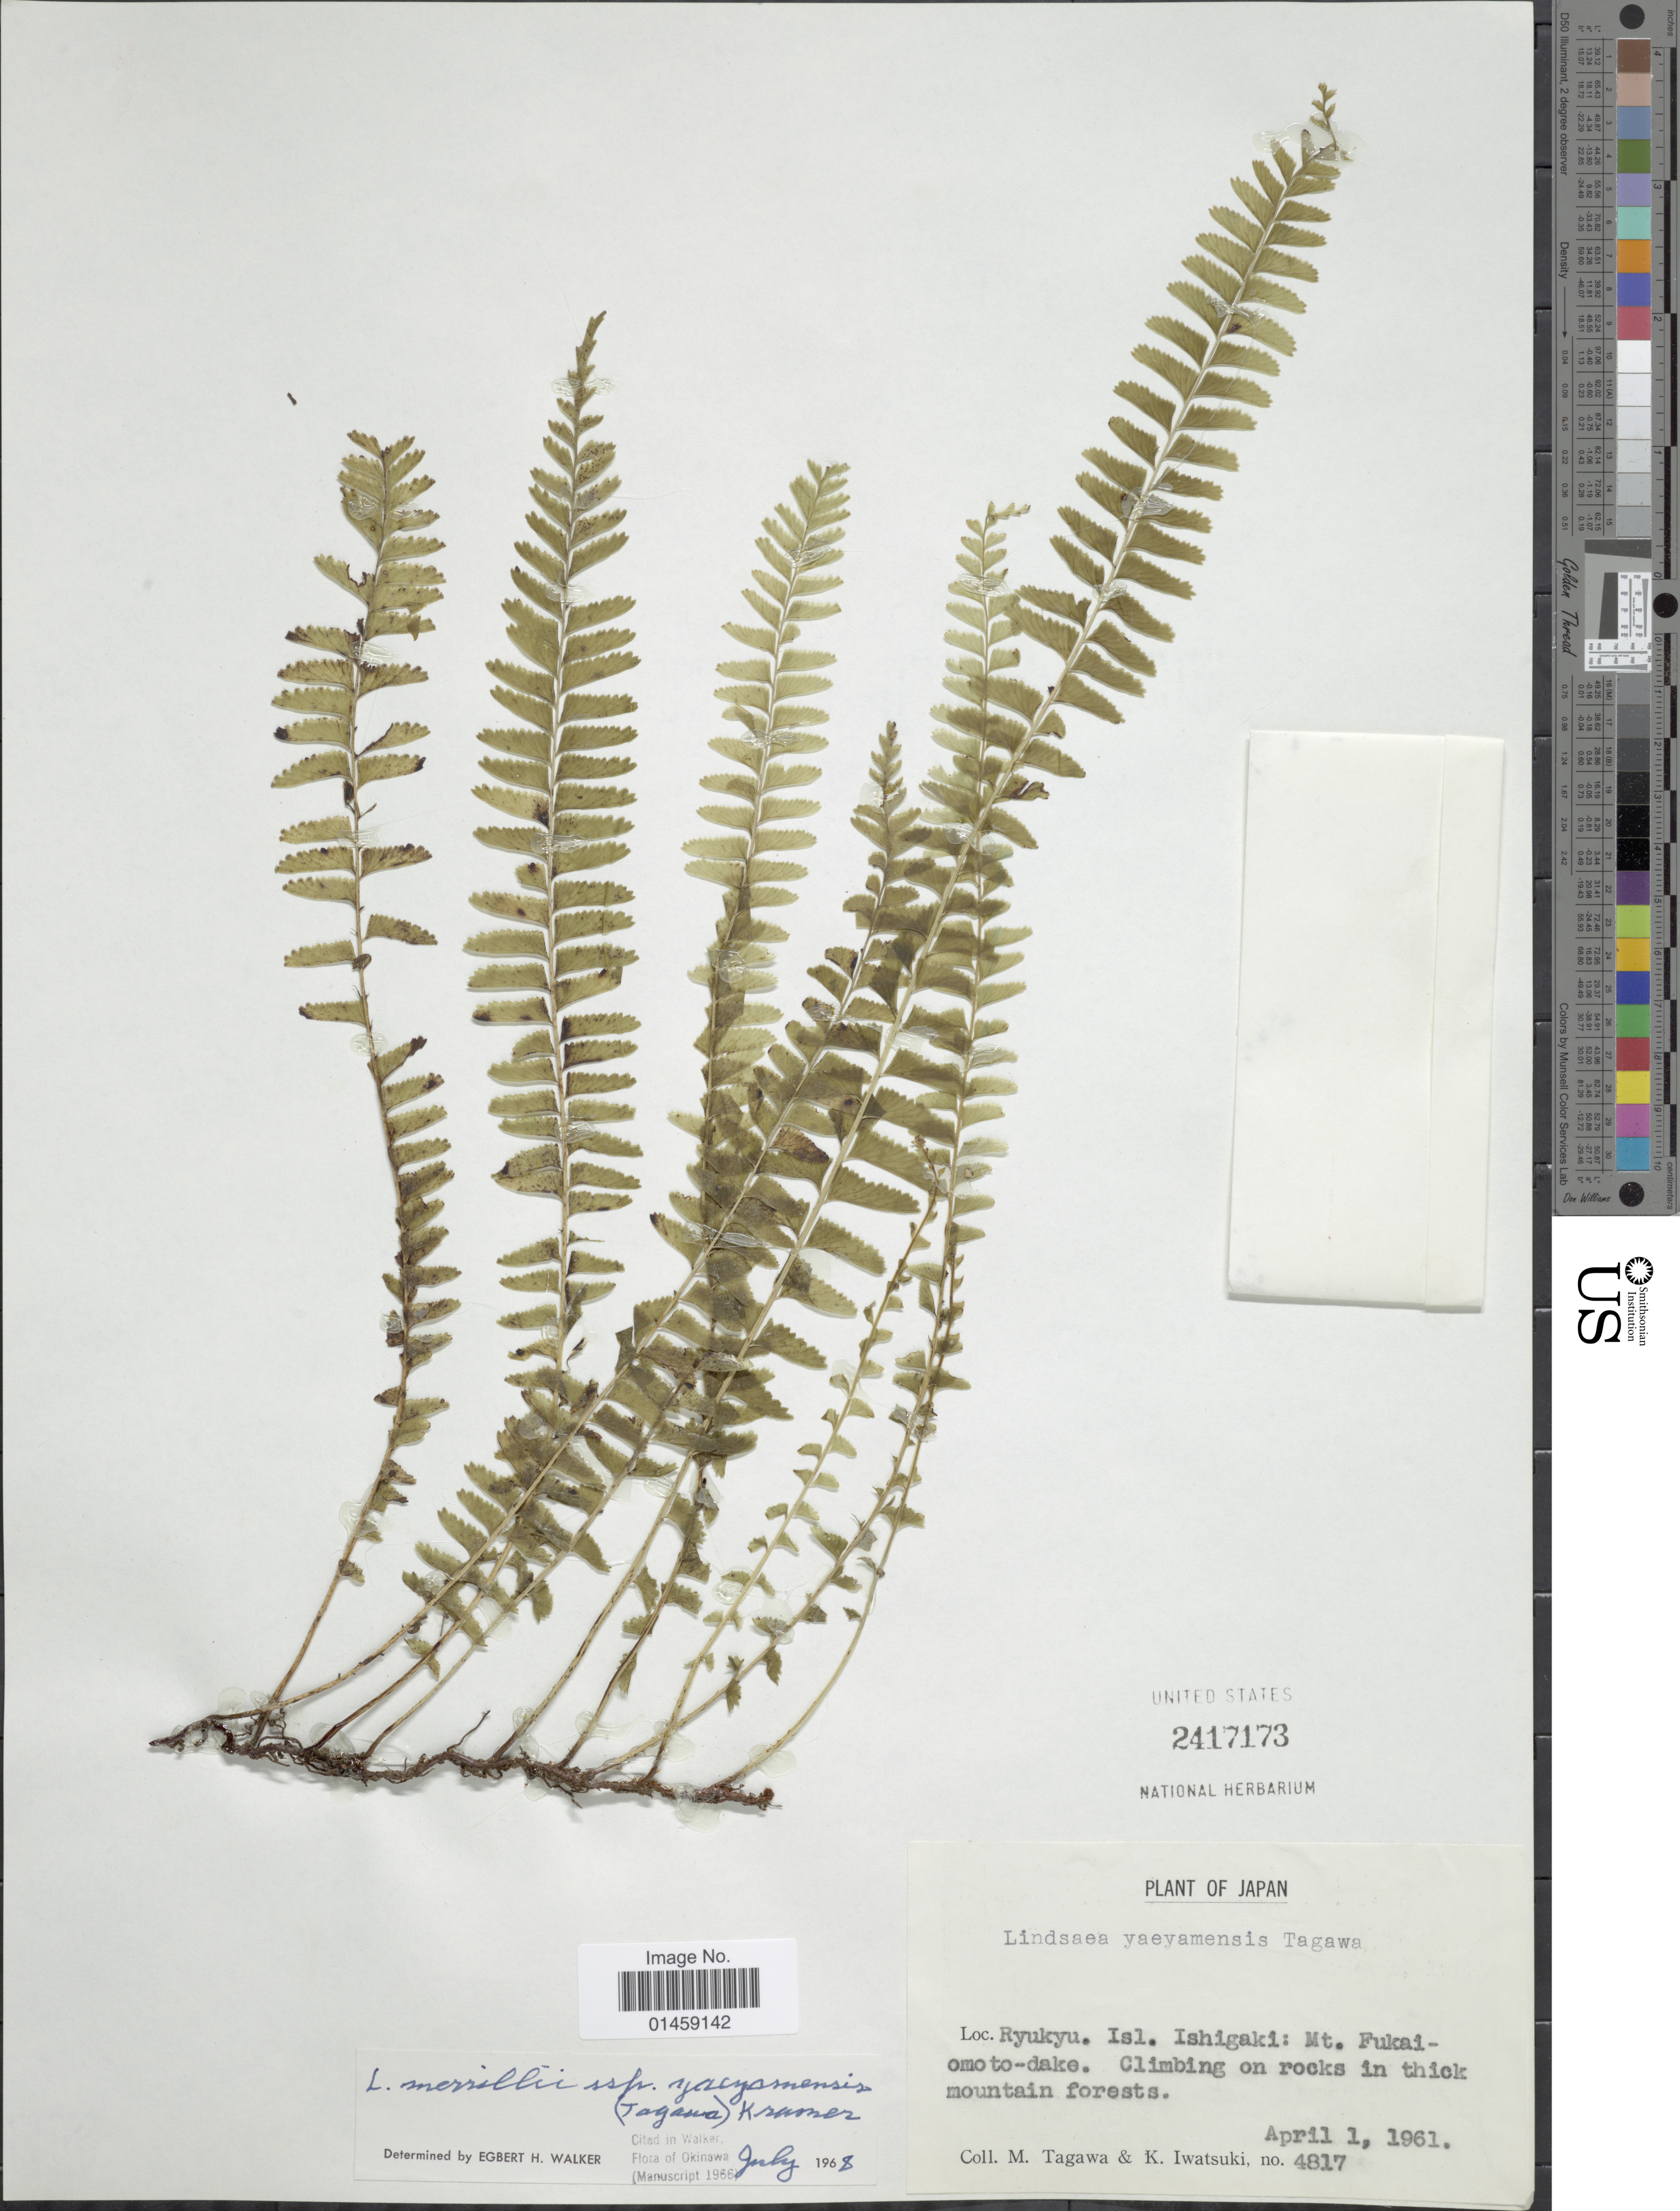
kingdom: Plantae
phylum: Tracheophyta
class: Polypodiopsida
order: Polypodiales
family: Lindsaeaceae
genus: Lindsaea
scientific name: Lindsaea merrillii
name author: Copel. in Perkins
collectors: M. Tagawa & K. Iwatsuki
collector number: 4817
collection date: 1961-04-01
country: Japan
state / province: Okinawa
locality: Ryukyu. Isl. Ishigaki: Mt. Fukai-omoto-dake.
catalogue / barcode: US 2417173